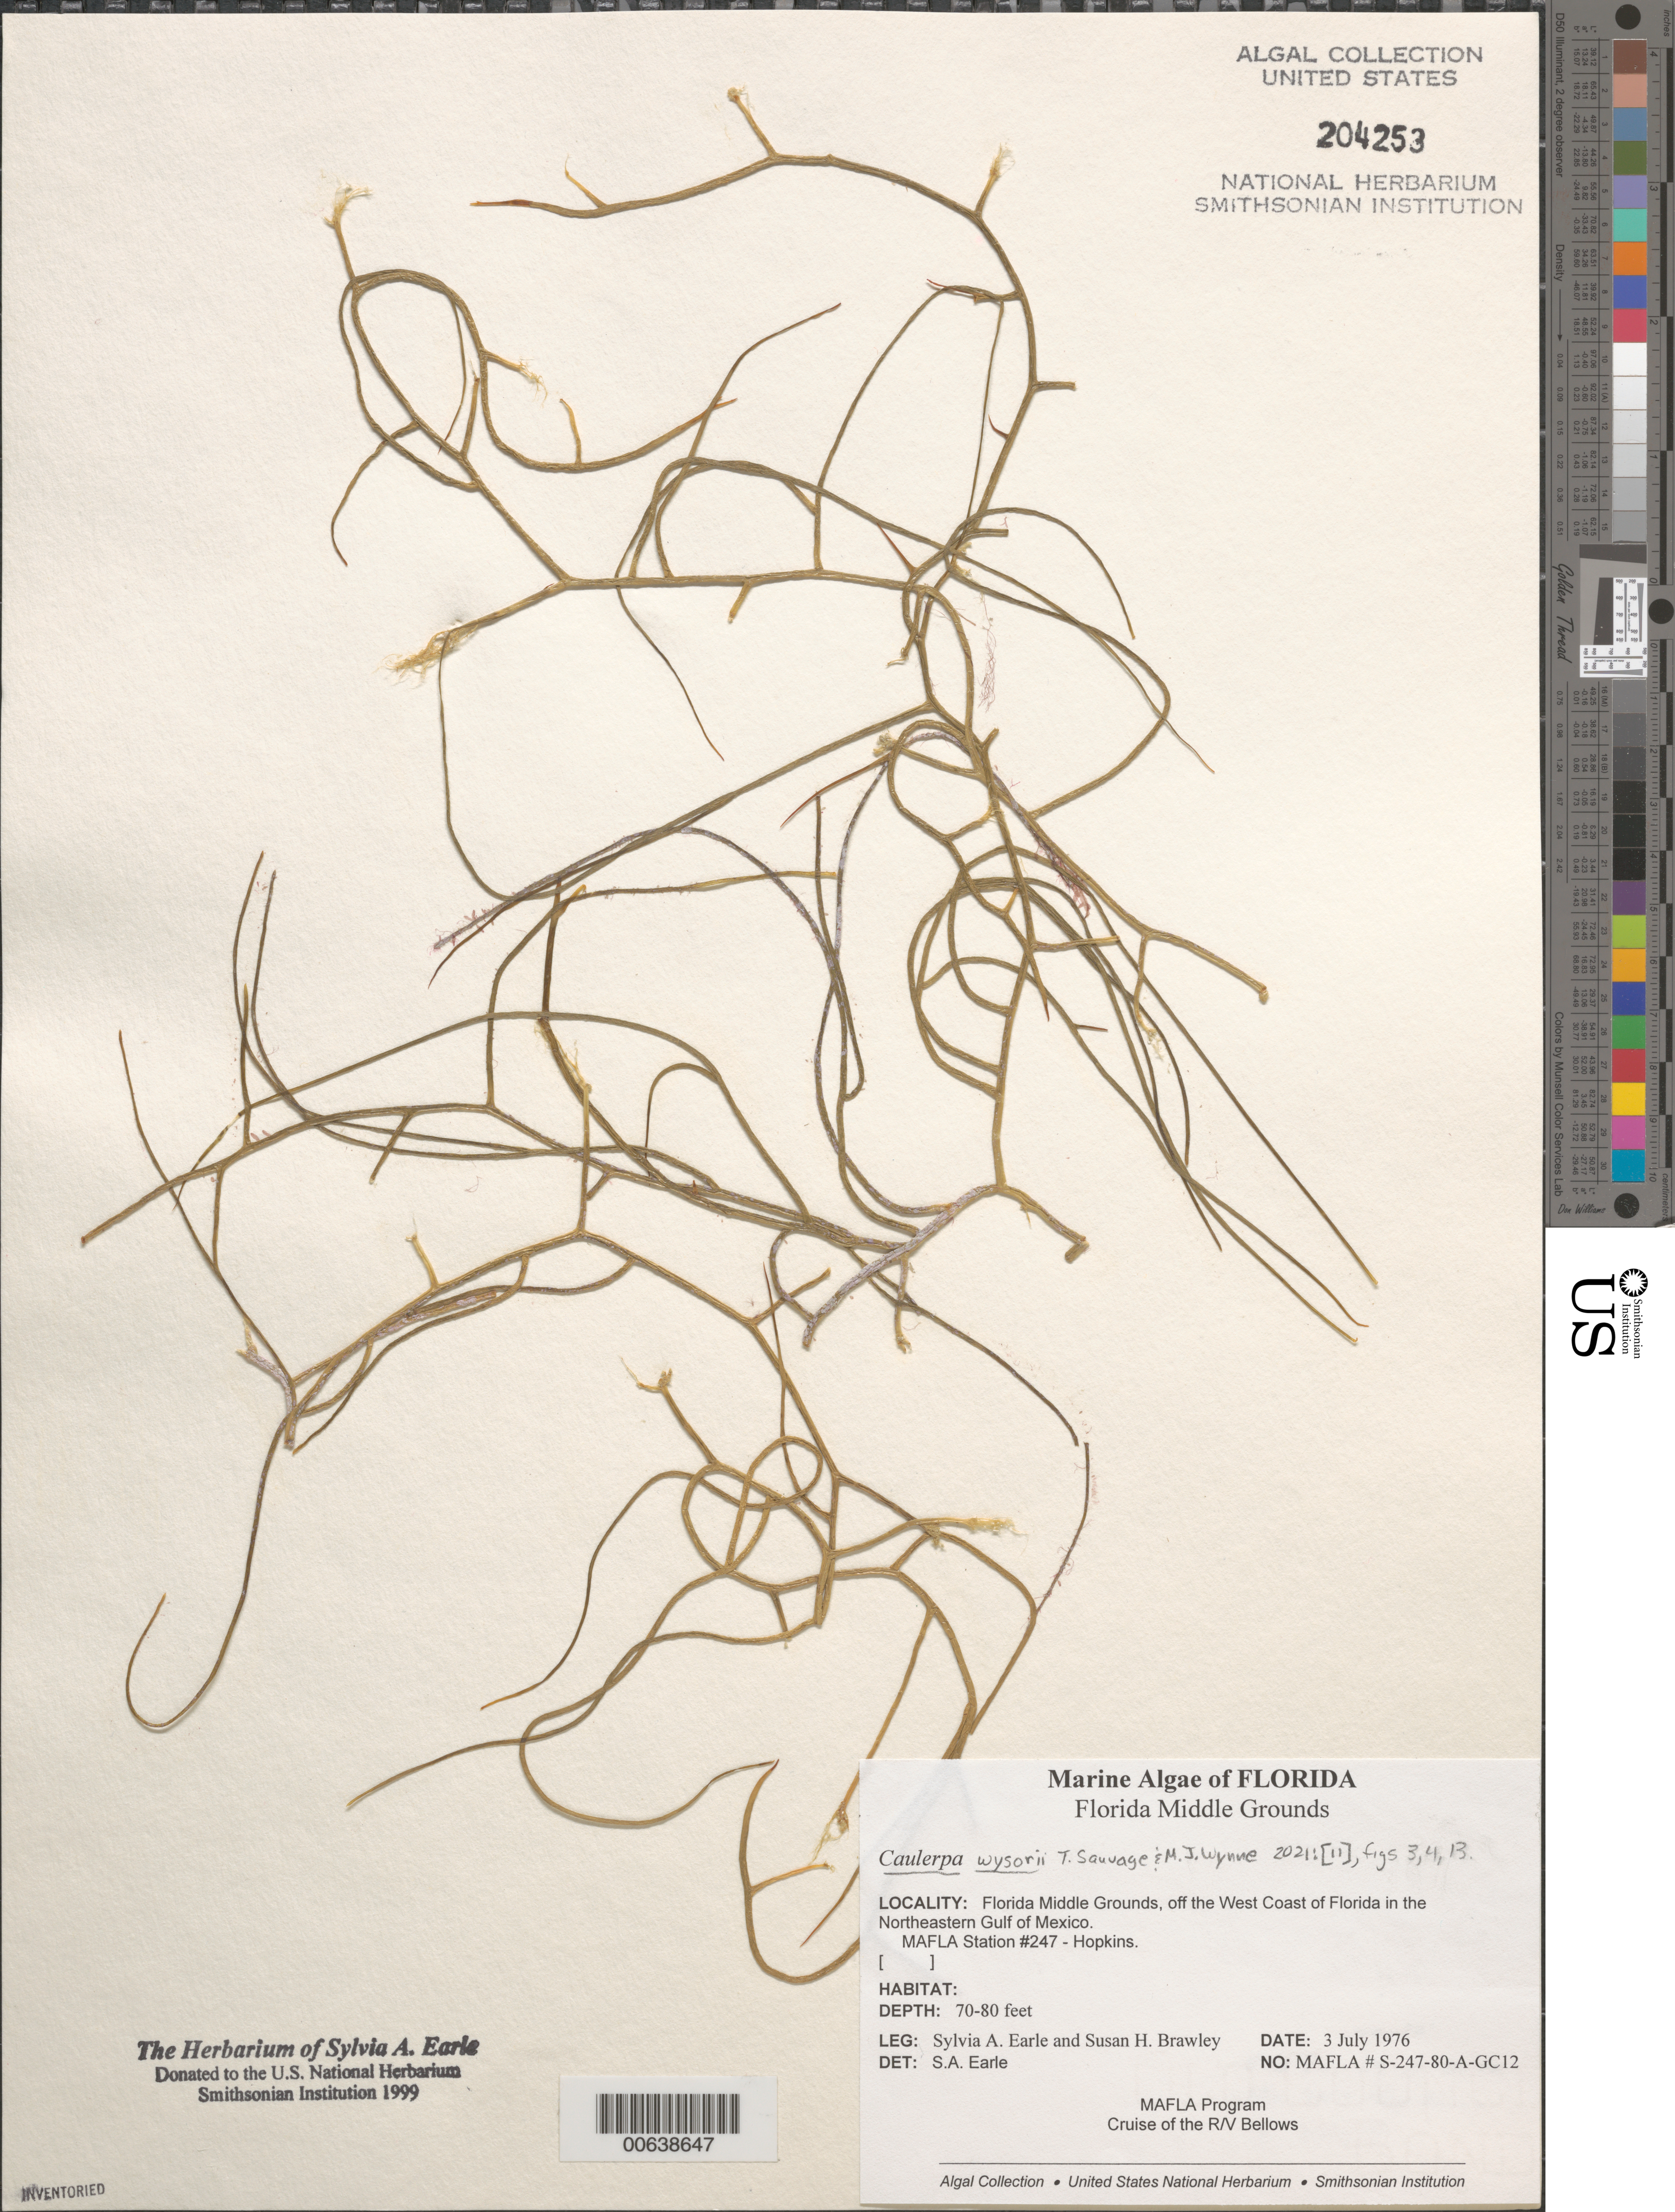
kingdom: Plantae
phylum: Chlorophyta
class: Ulvophyceae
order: Bryopsidales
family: Caulerpaceae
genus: Caulerpa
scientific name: Caulerpa wysorii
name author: Sauvage & M.J. Wynne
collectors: S. A. Earle & S. Brawley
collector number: MAFLA 5-247-80-A-GC 12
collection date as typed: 03 Jul 1976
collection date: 1976-07-03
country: United States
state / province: Florida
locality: Florida Middle Grounds, northeastern Gulf of Mexico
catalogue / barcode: US 204253